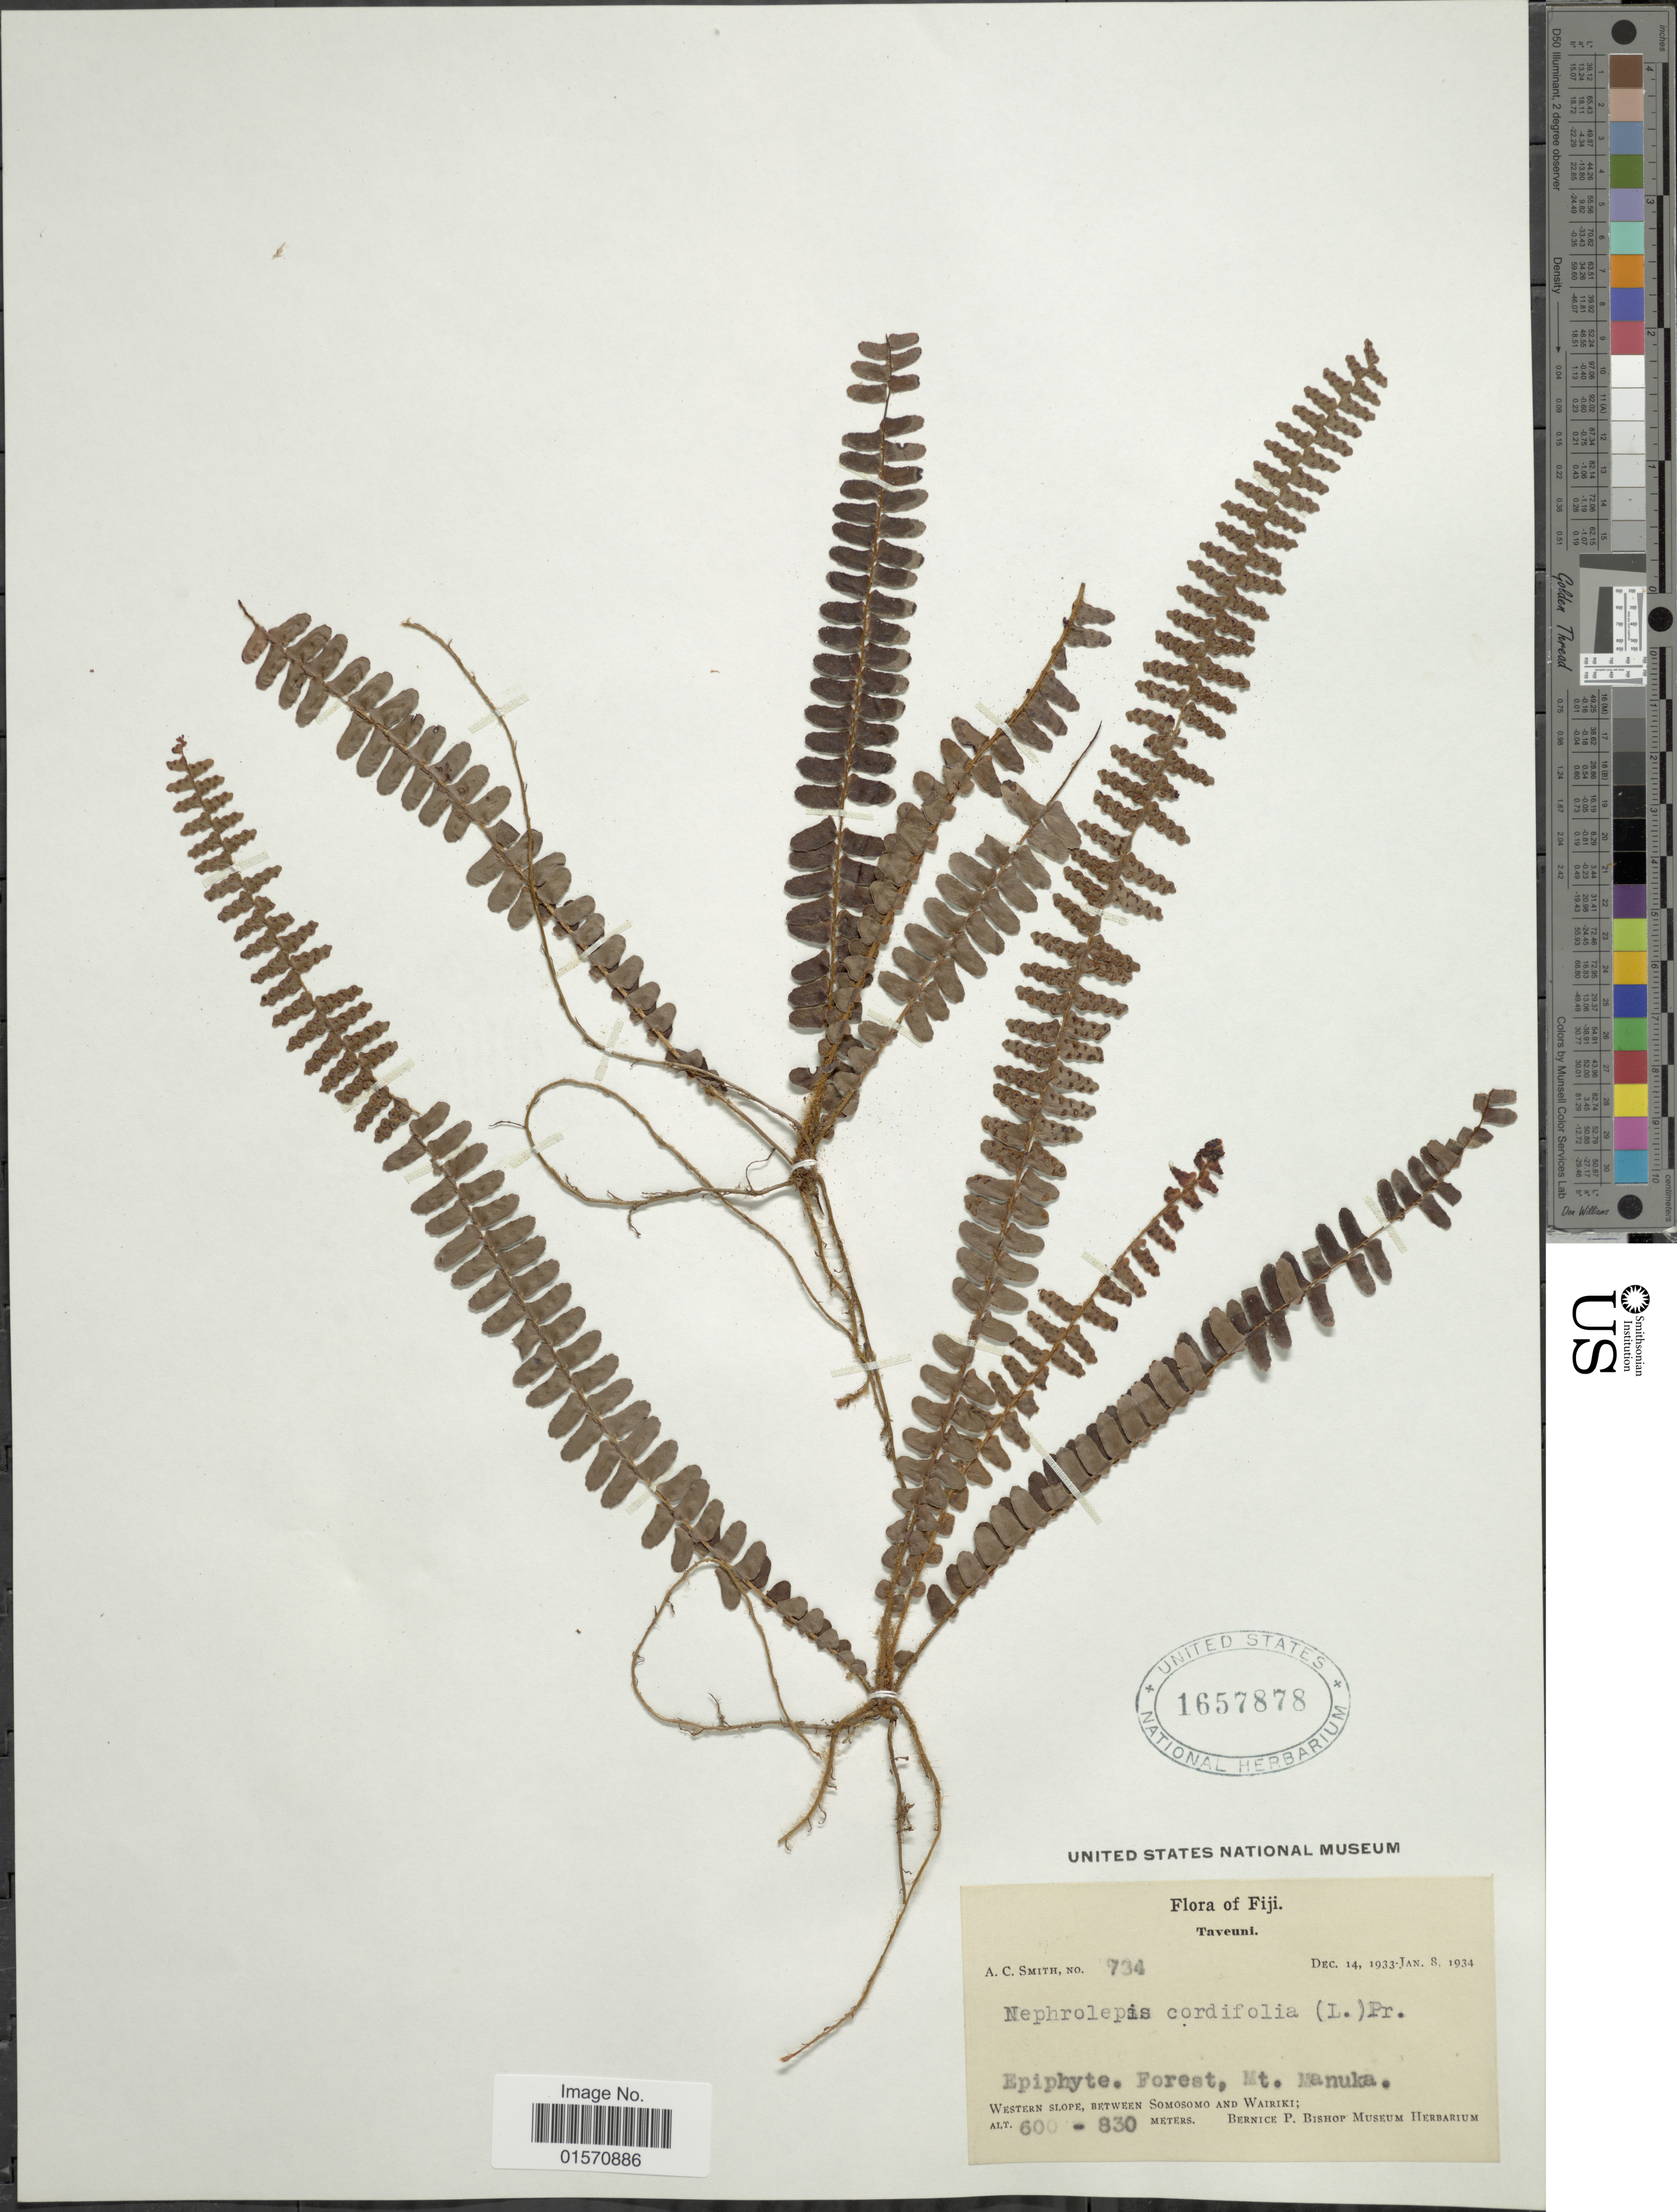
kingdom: Plantae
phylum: Tracheophyta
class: Polypodiopsida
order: Polypodiales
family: Nephrolepidaceae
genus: Nephrolepis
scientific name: Nephrolepis cordifolia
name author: (L.) C. Presl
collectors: A. C. Smith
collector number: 734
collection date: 1933-12-14/1934-01-08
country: Fiji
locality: Taveuni. Western slope, between Somosomo and Wairiki. Forest, Mt. Manuka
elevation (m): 600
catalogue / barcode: US 1657878